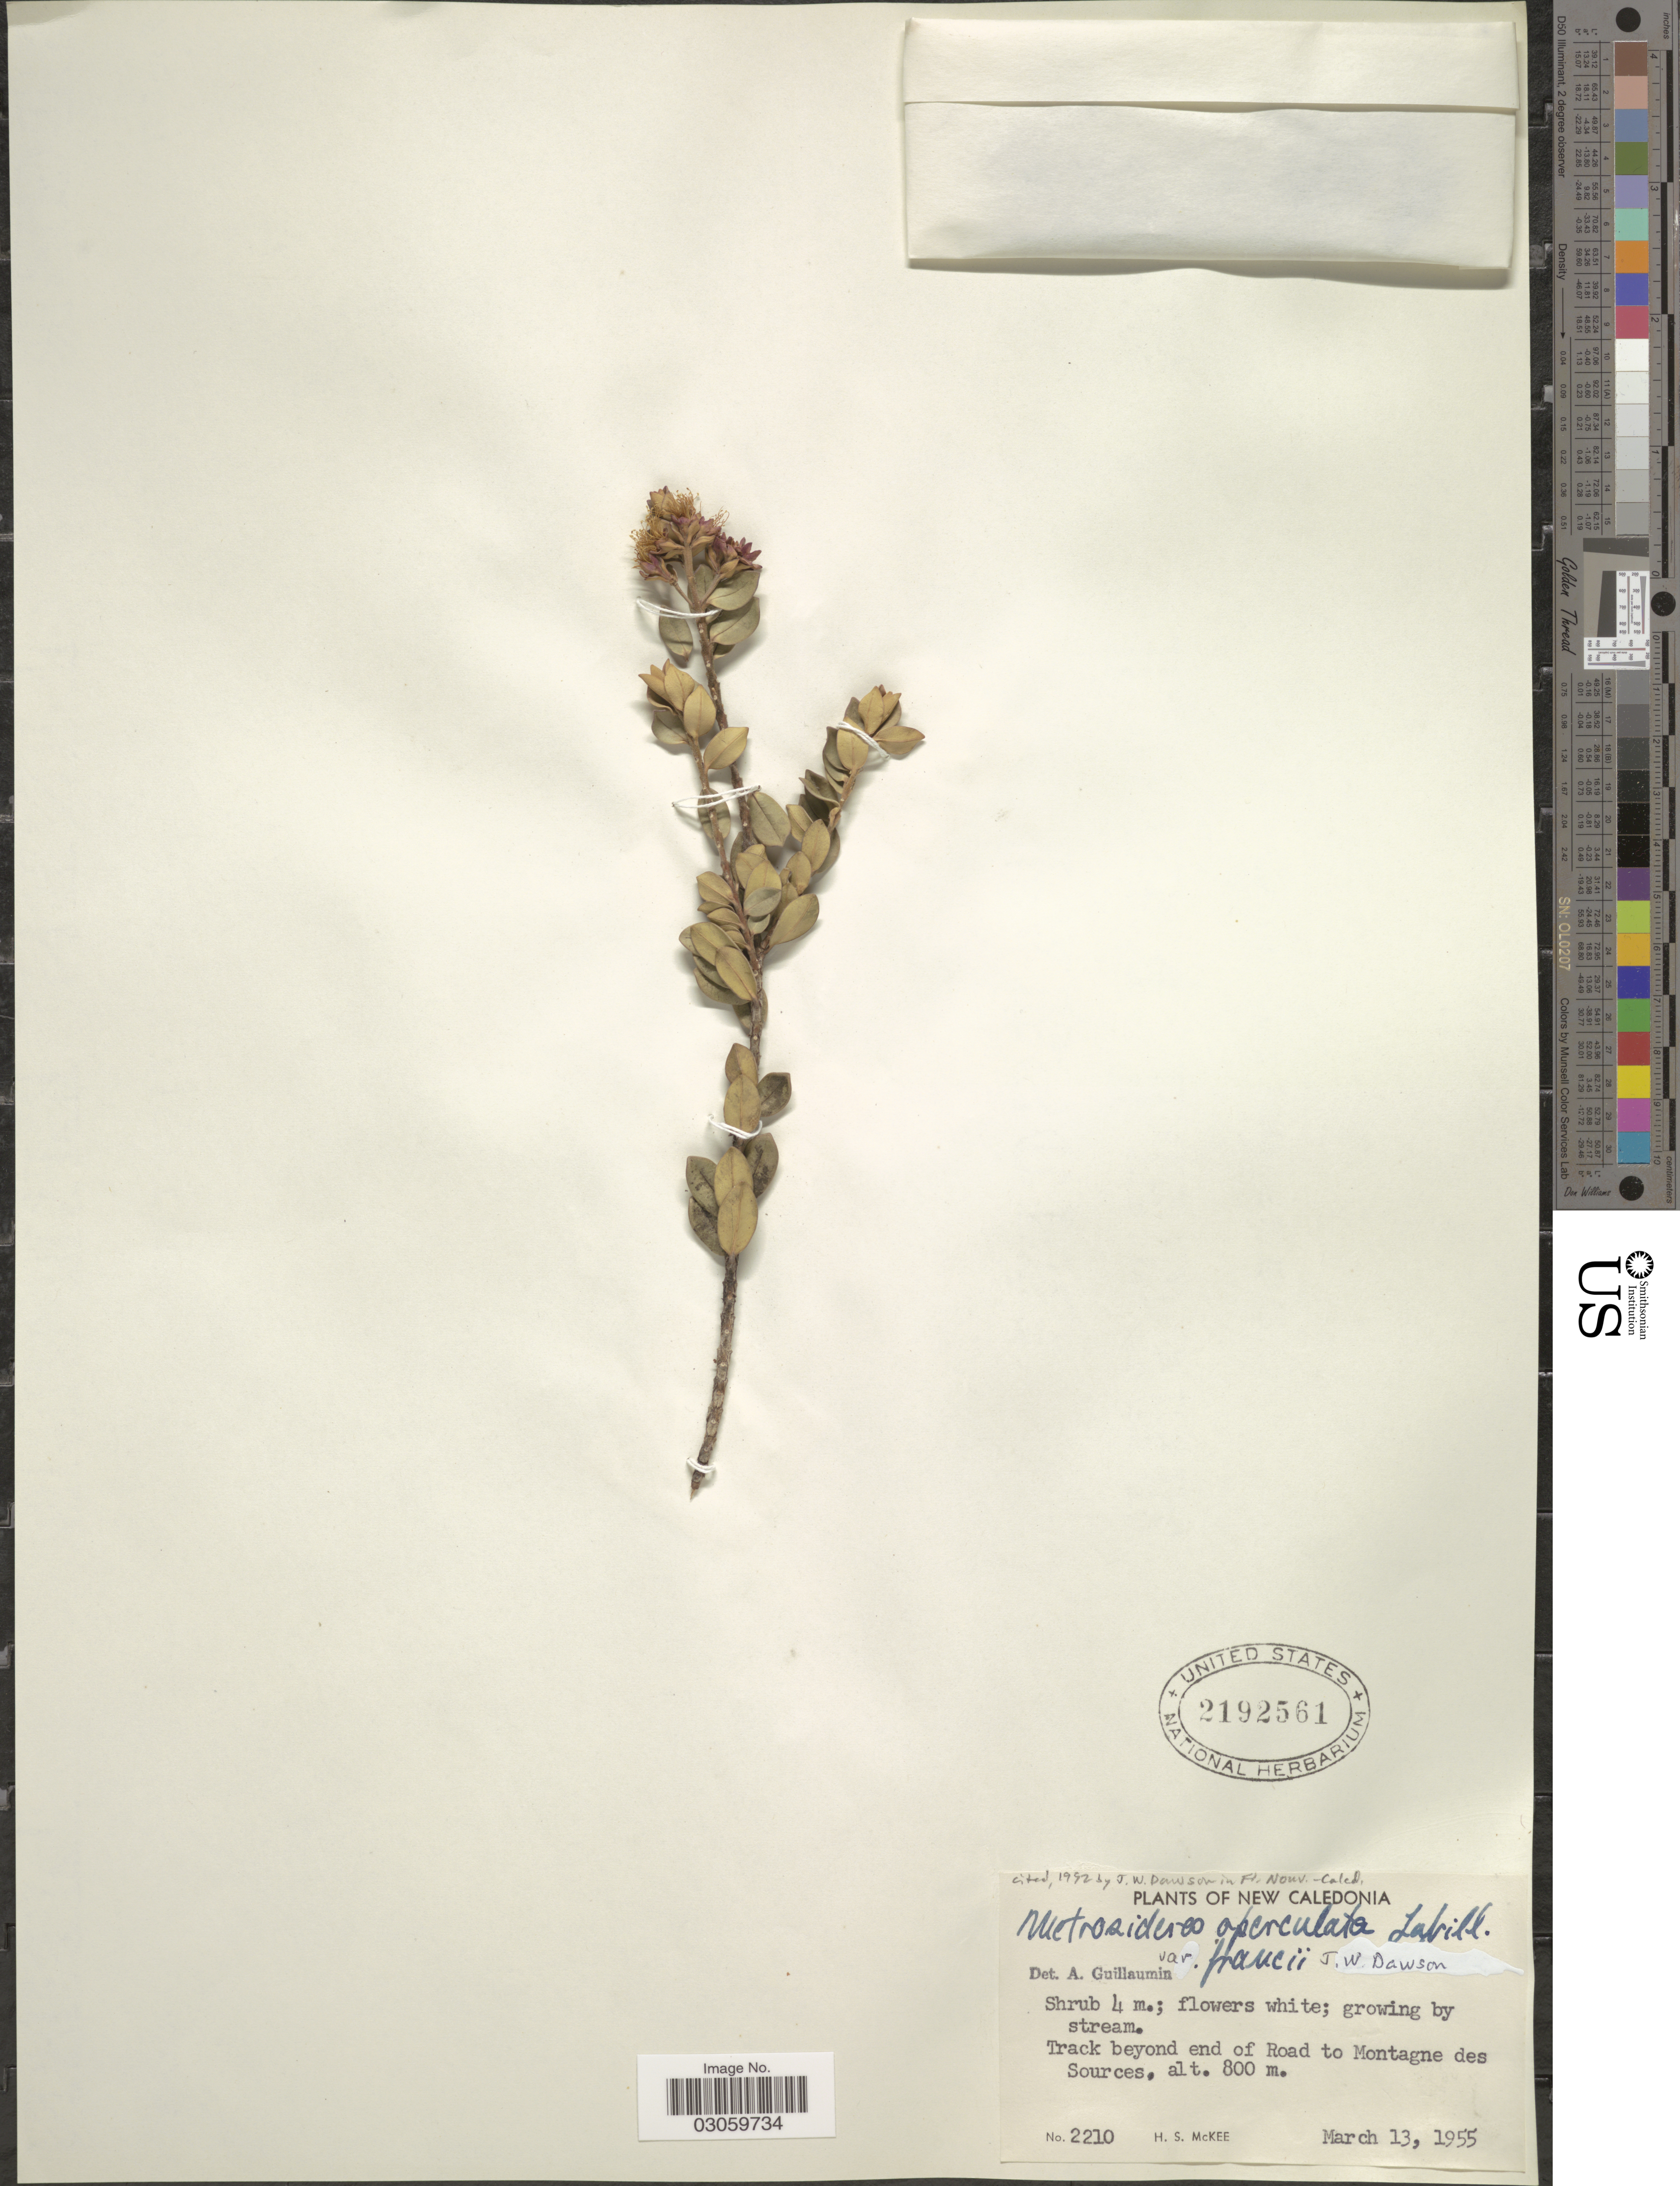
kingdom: Plantae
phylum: Tracheophyta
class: Magnoliopsida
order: Myrtales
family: Myrtaceae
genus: Metrosideros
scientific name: Metrosideros operculata var. francii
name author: J.W. Dawson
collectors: H. S. McKee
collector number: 2210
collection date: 1955-03-13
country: New Caledonia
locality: Track beyond end of Road to Montagne des Sources.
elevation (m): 800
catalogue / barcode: US 2192561